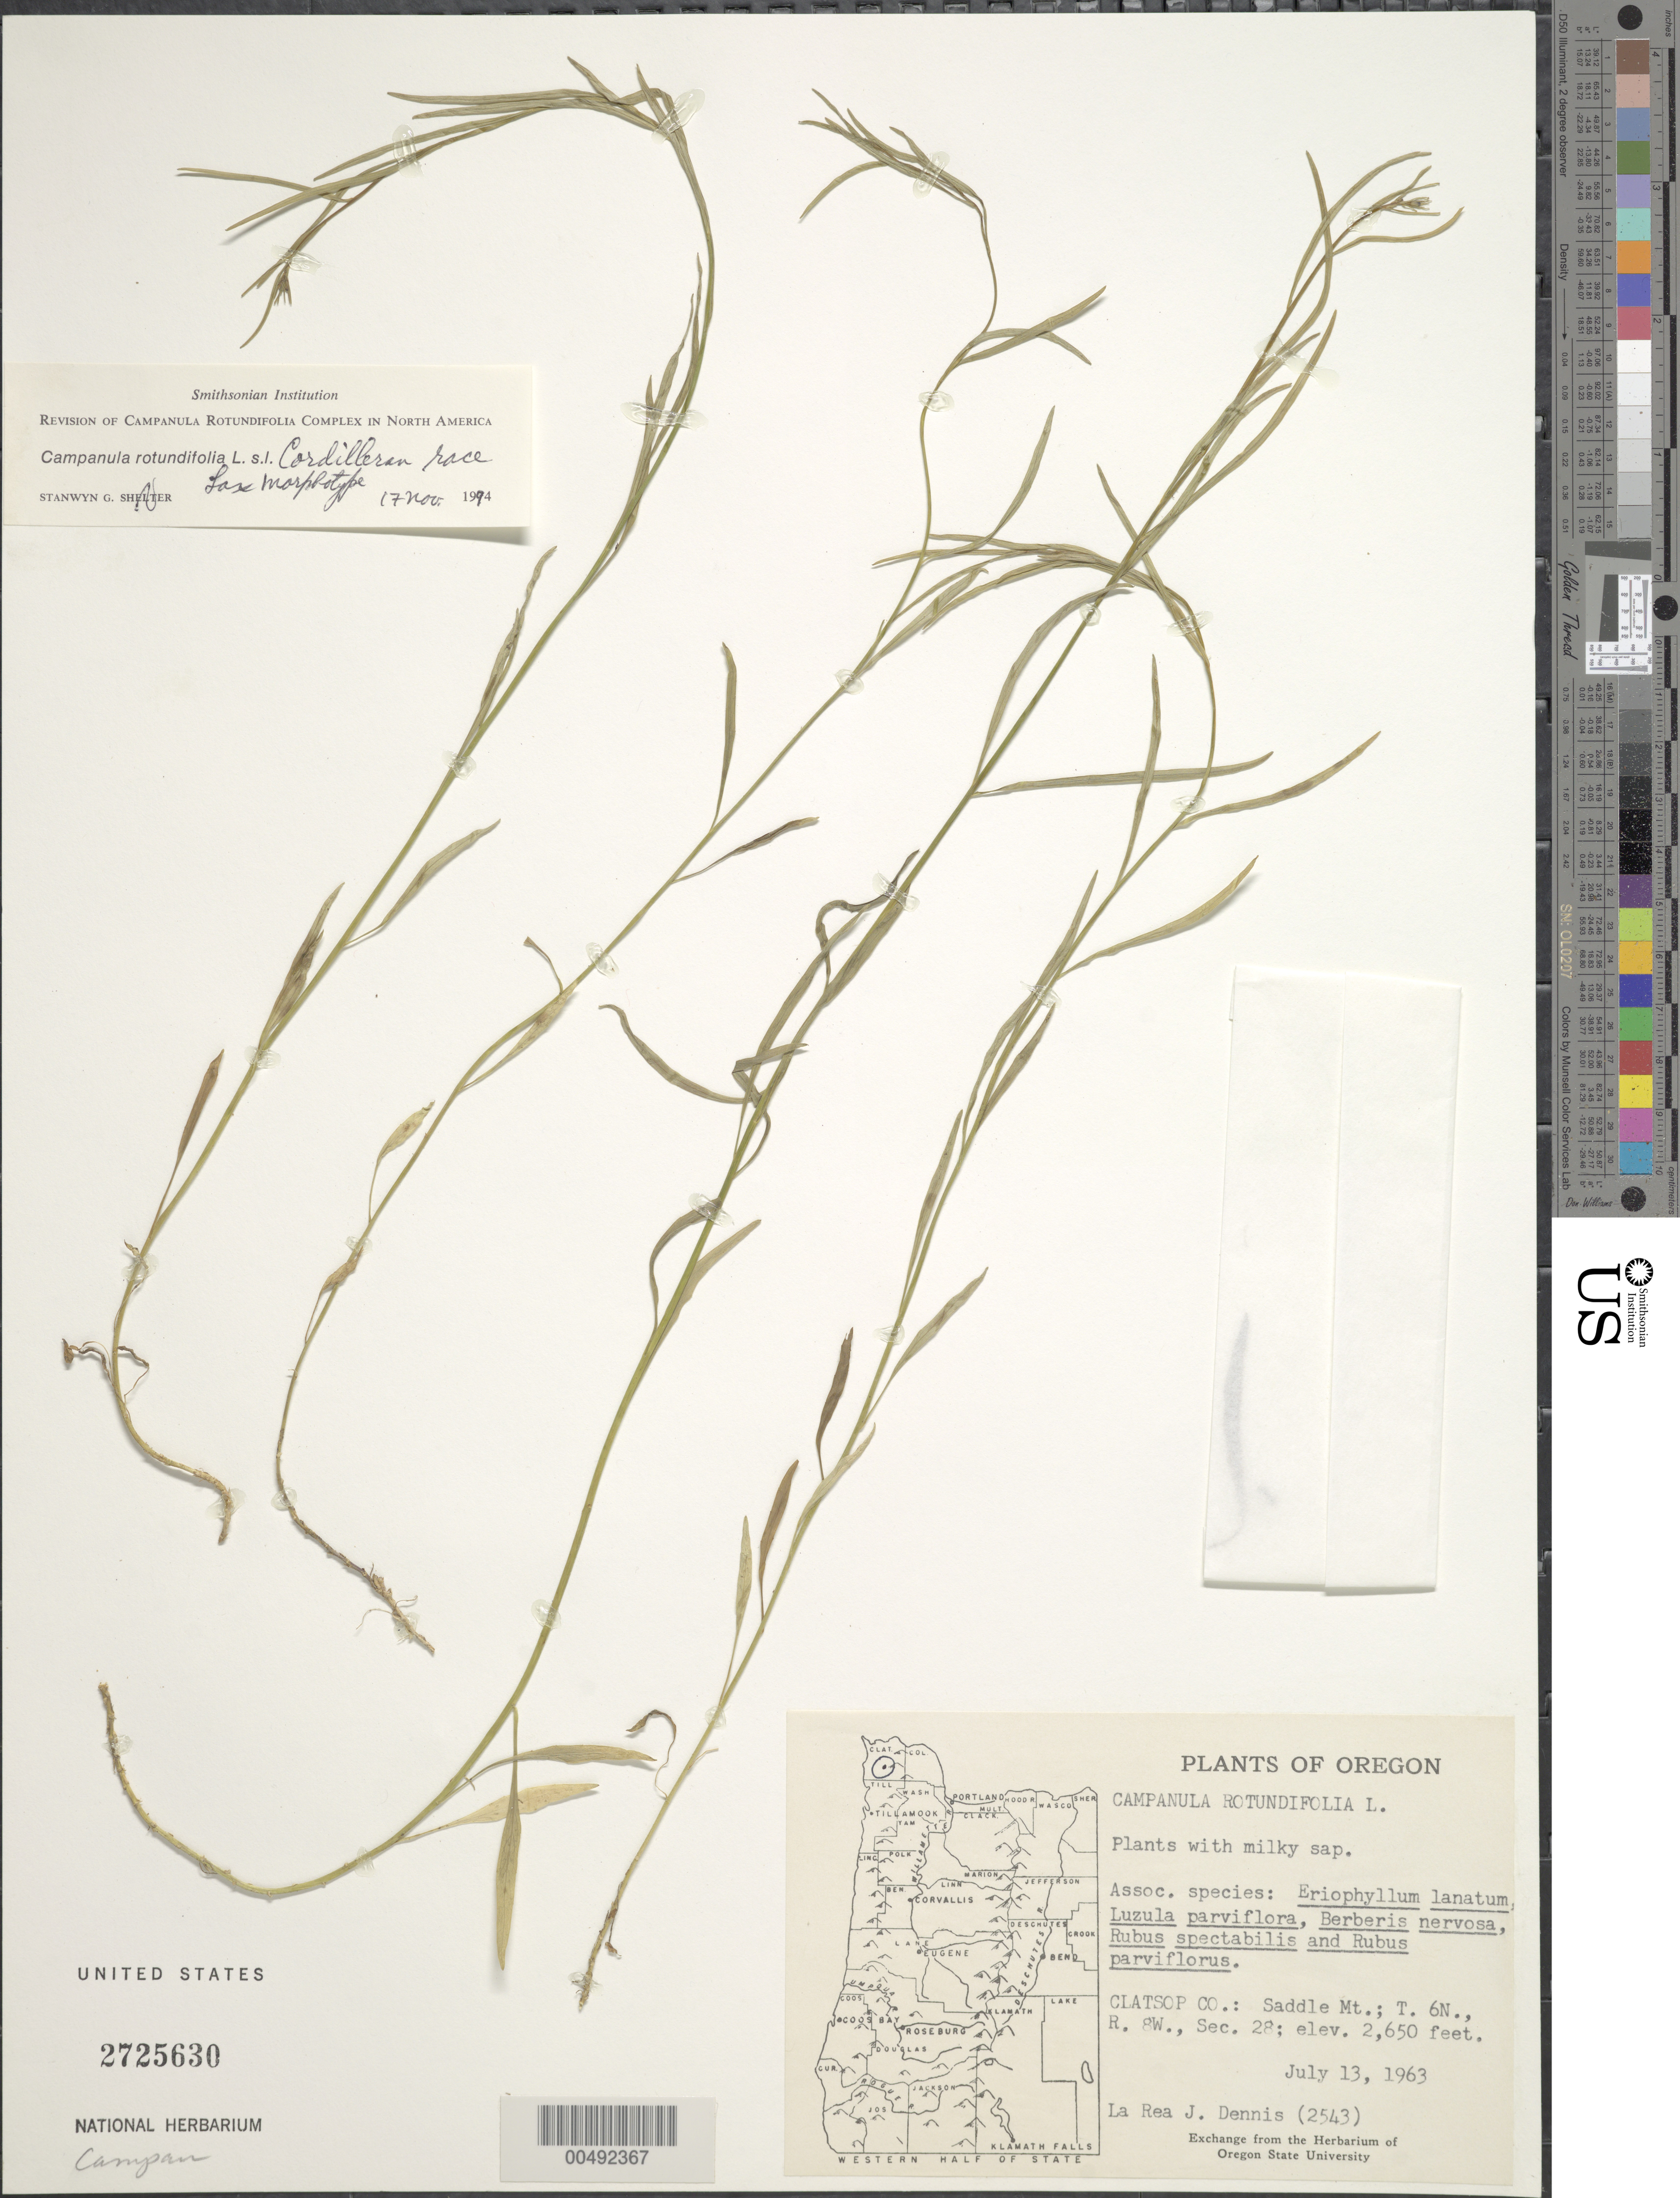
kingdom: Plantae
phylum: Tracheophyta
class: Magnoliopsida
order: Asterales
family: Campanulaceae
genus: Campanula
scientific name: Campanula rotundifolia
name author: L.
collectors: L. Dennis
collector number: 2543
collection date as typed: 13 Jul 1963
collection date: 1963-07-13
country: United States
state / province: Oregon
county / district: Clatsop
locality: Saddle Mt.; T. 6N., R. 8W., Sec. 28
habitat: Assoc. species: Eriophyllum lanatum, Luzula parviflora, Berberis nervosa, Rubus spectabilis and Rubus parviflorus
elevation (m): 808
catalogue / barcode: US 2725630